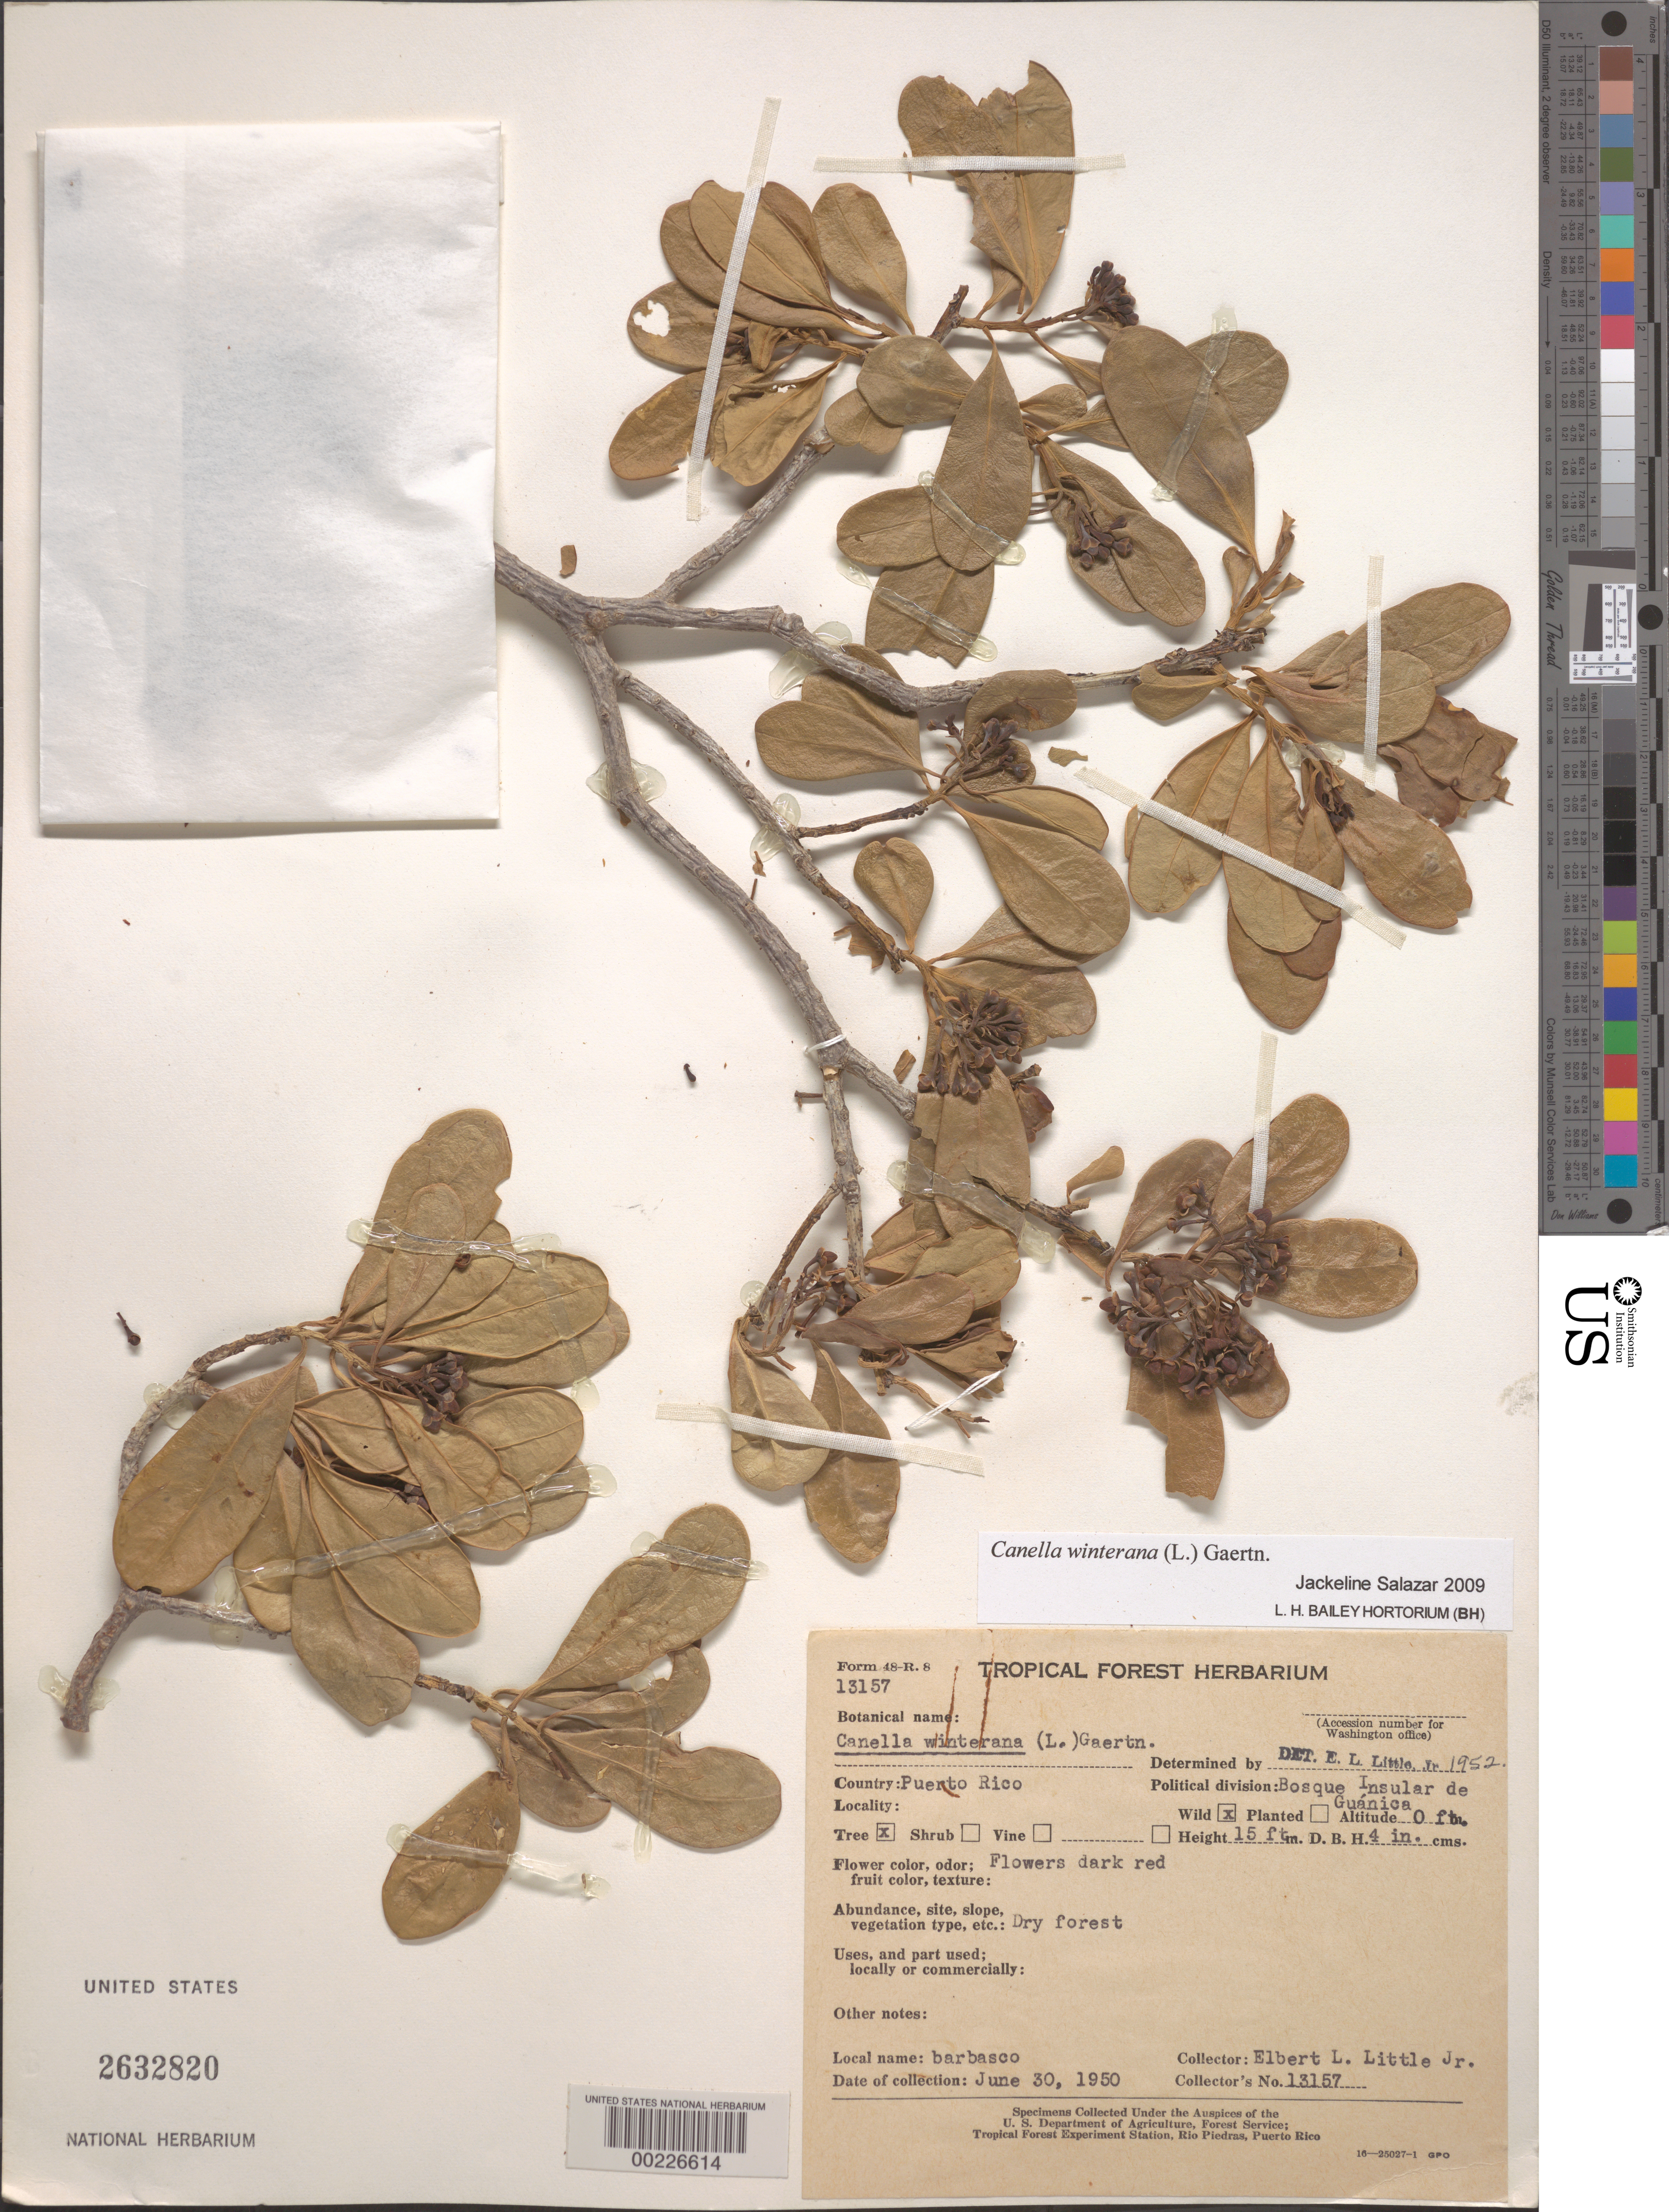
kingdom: Plantae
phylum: Tracheophyta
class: Magnoliopsida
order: Canellales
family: Canellaceae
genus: Canella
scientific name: Canella winterana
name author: (L.) Gaertn.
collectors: E. L. Little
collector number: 13157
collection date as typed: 30 Jun 1950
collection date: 1950-06-30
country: Puerto Rico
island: Greater Antilles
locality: Bosque insular de guanica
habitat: Dry forest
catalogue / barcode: US 2632820